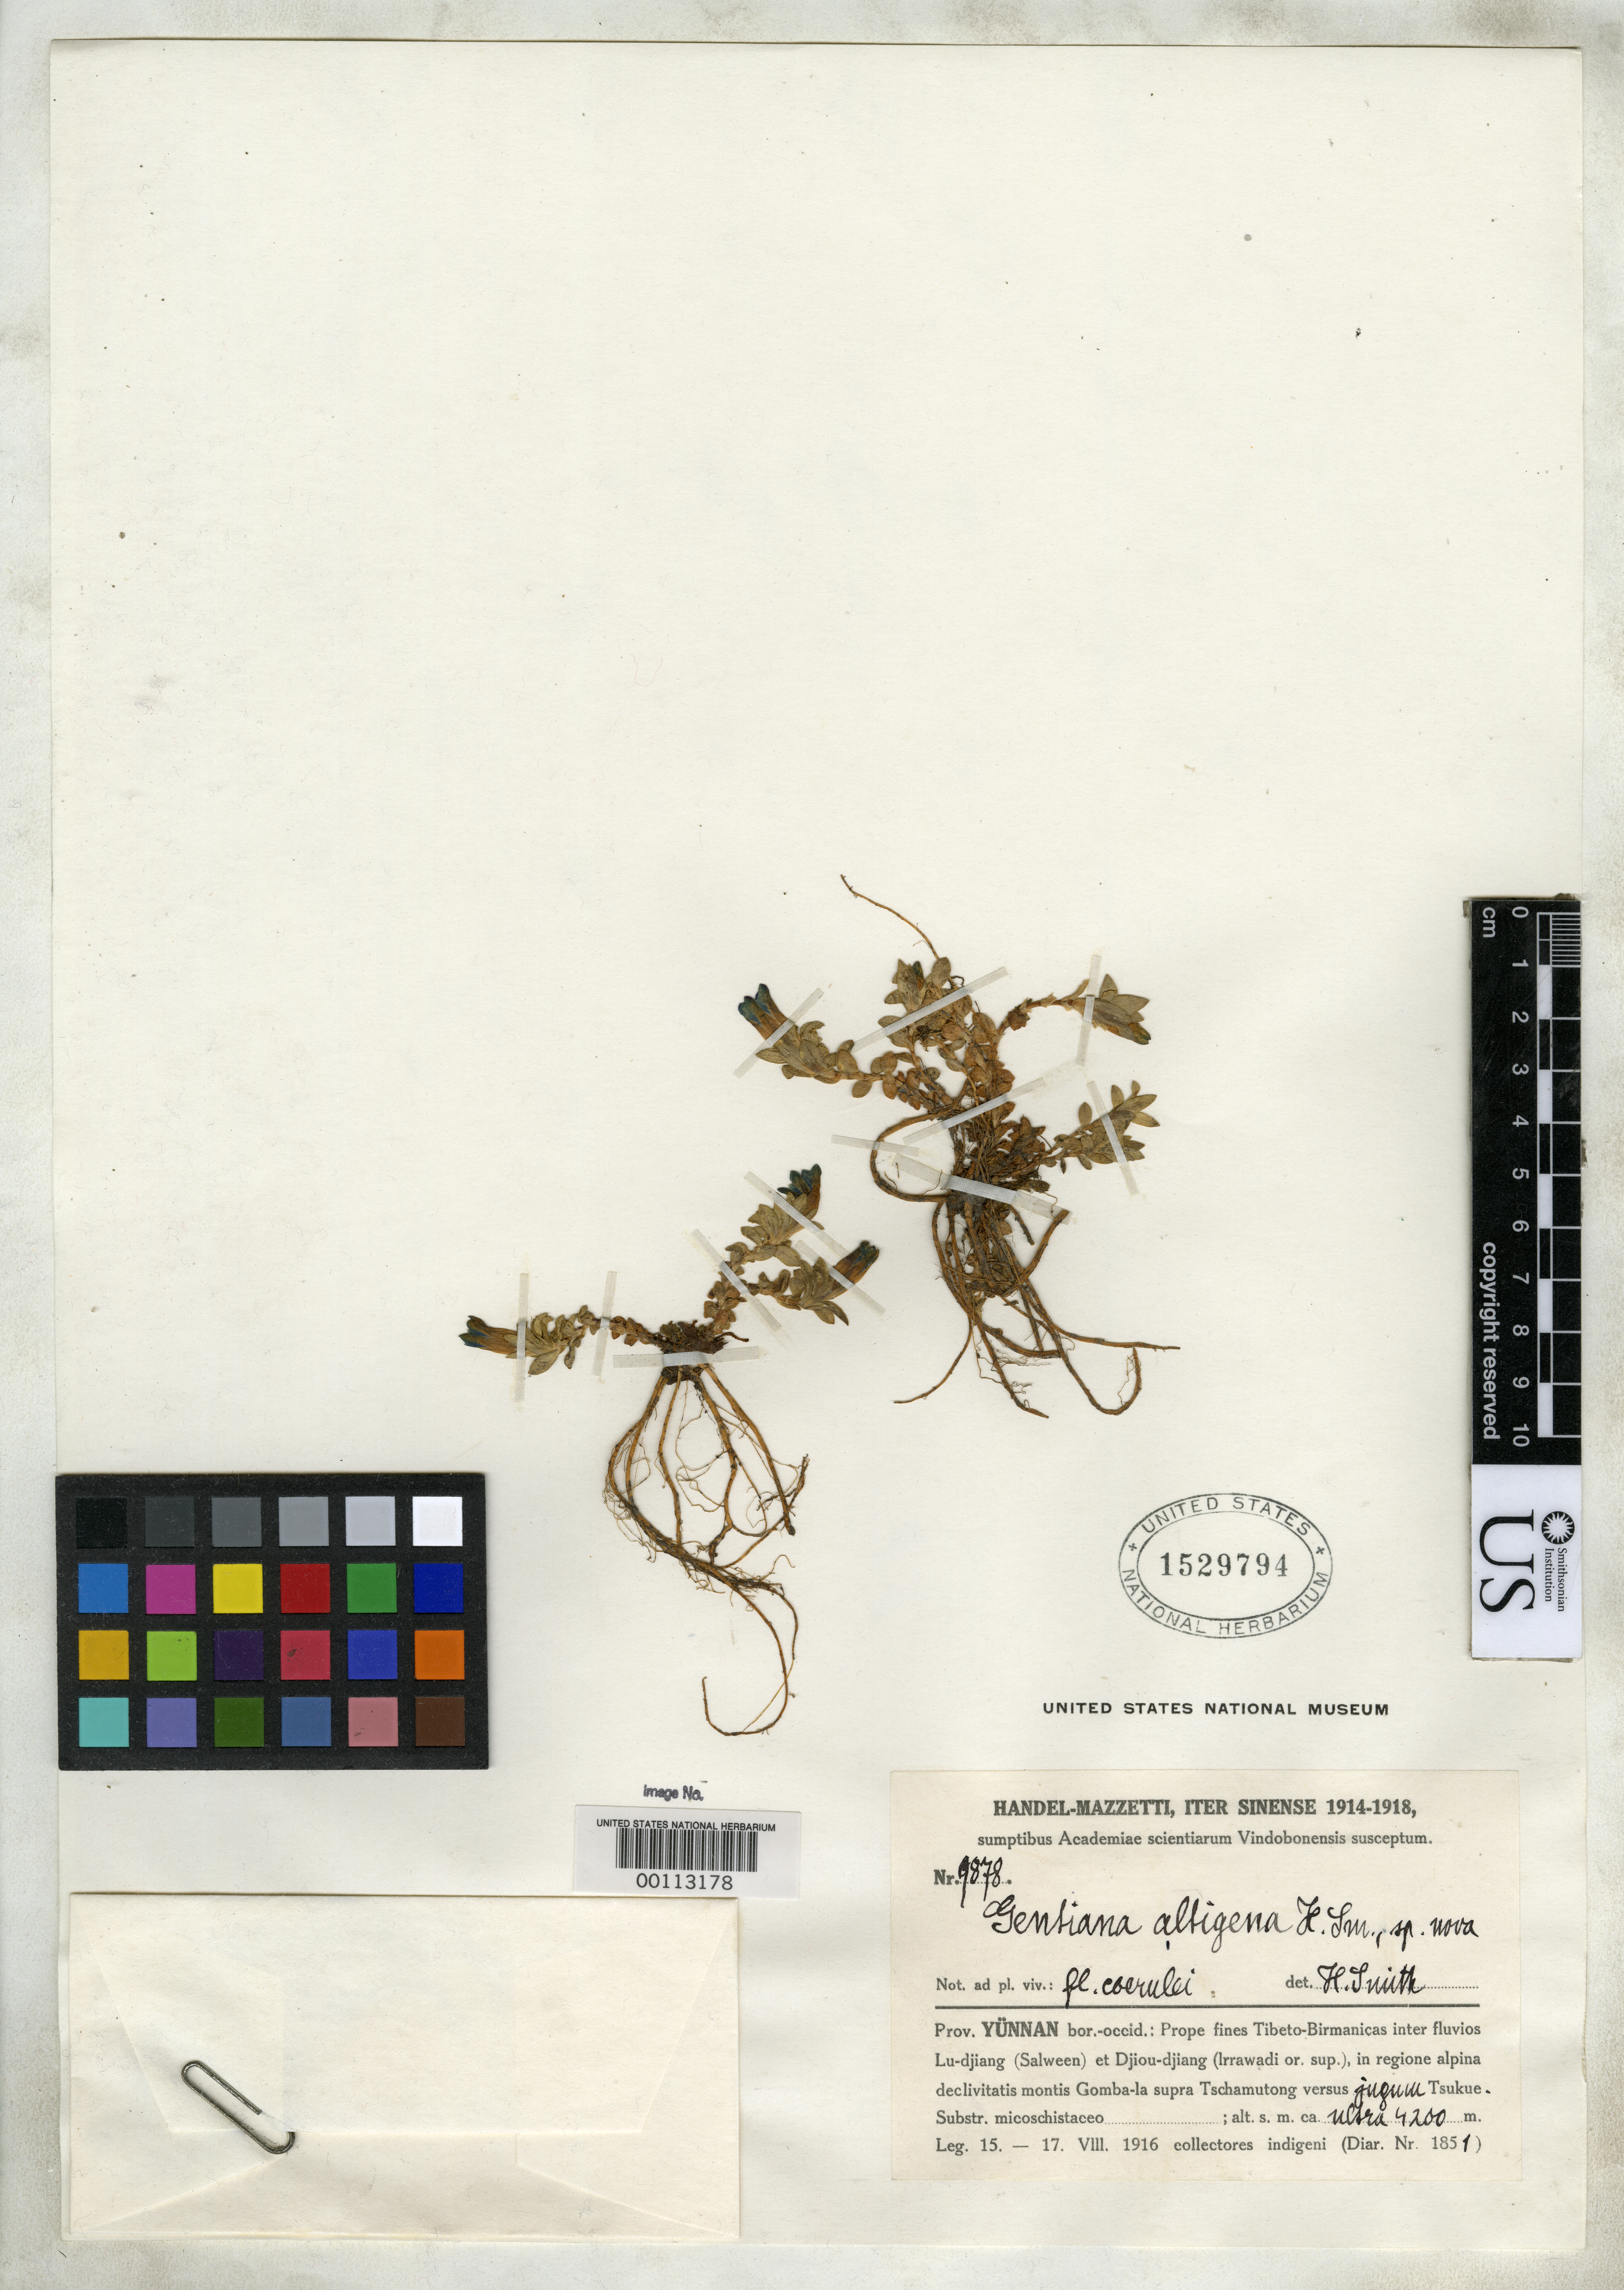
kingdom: Plantae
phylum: Tracheophyta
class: Magnoliopsida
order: Gentianales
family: Gentianaceae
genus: Gentiana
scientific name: Gentiana altigena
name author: Harry Sm.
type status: Type Collection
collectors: H. Handel-Mazzetti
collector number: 9878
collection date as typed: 15 Aug 1916 to 17 Aug 1916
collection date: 1916-08-15/1916-08-17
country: China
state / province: Yunnan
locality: Prope fines Tibeto-Birmanicas inter fluvios Lu-djiang (Salween) et Djou-djiang.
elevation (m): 4200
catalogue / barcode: US 1529794